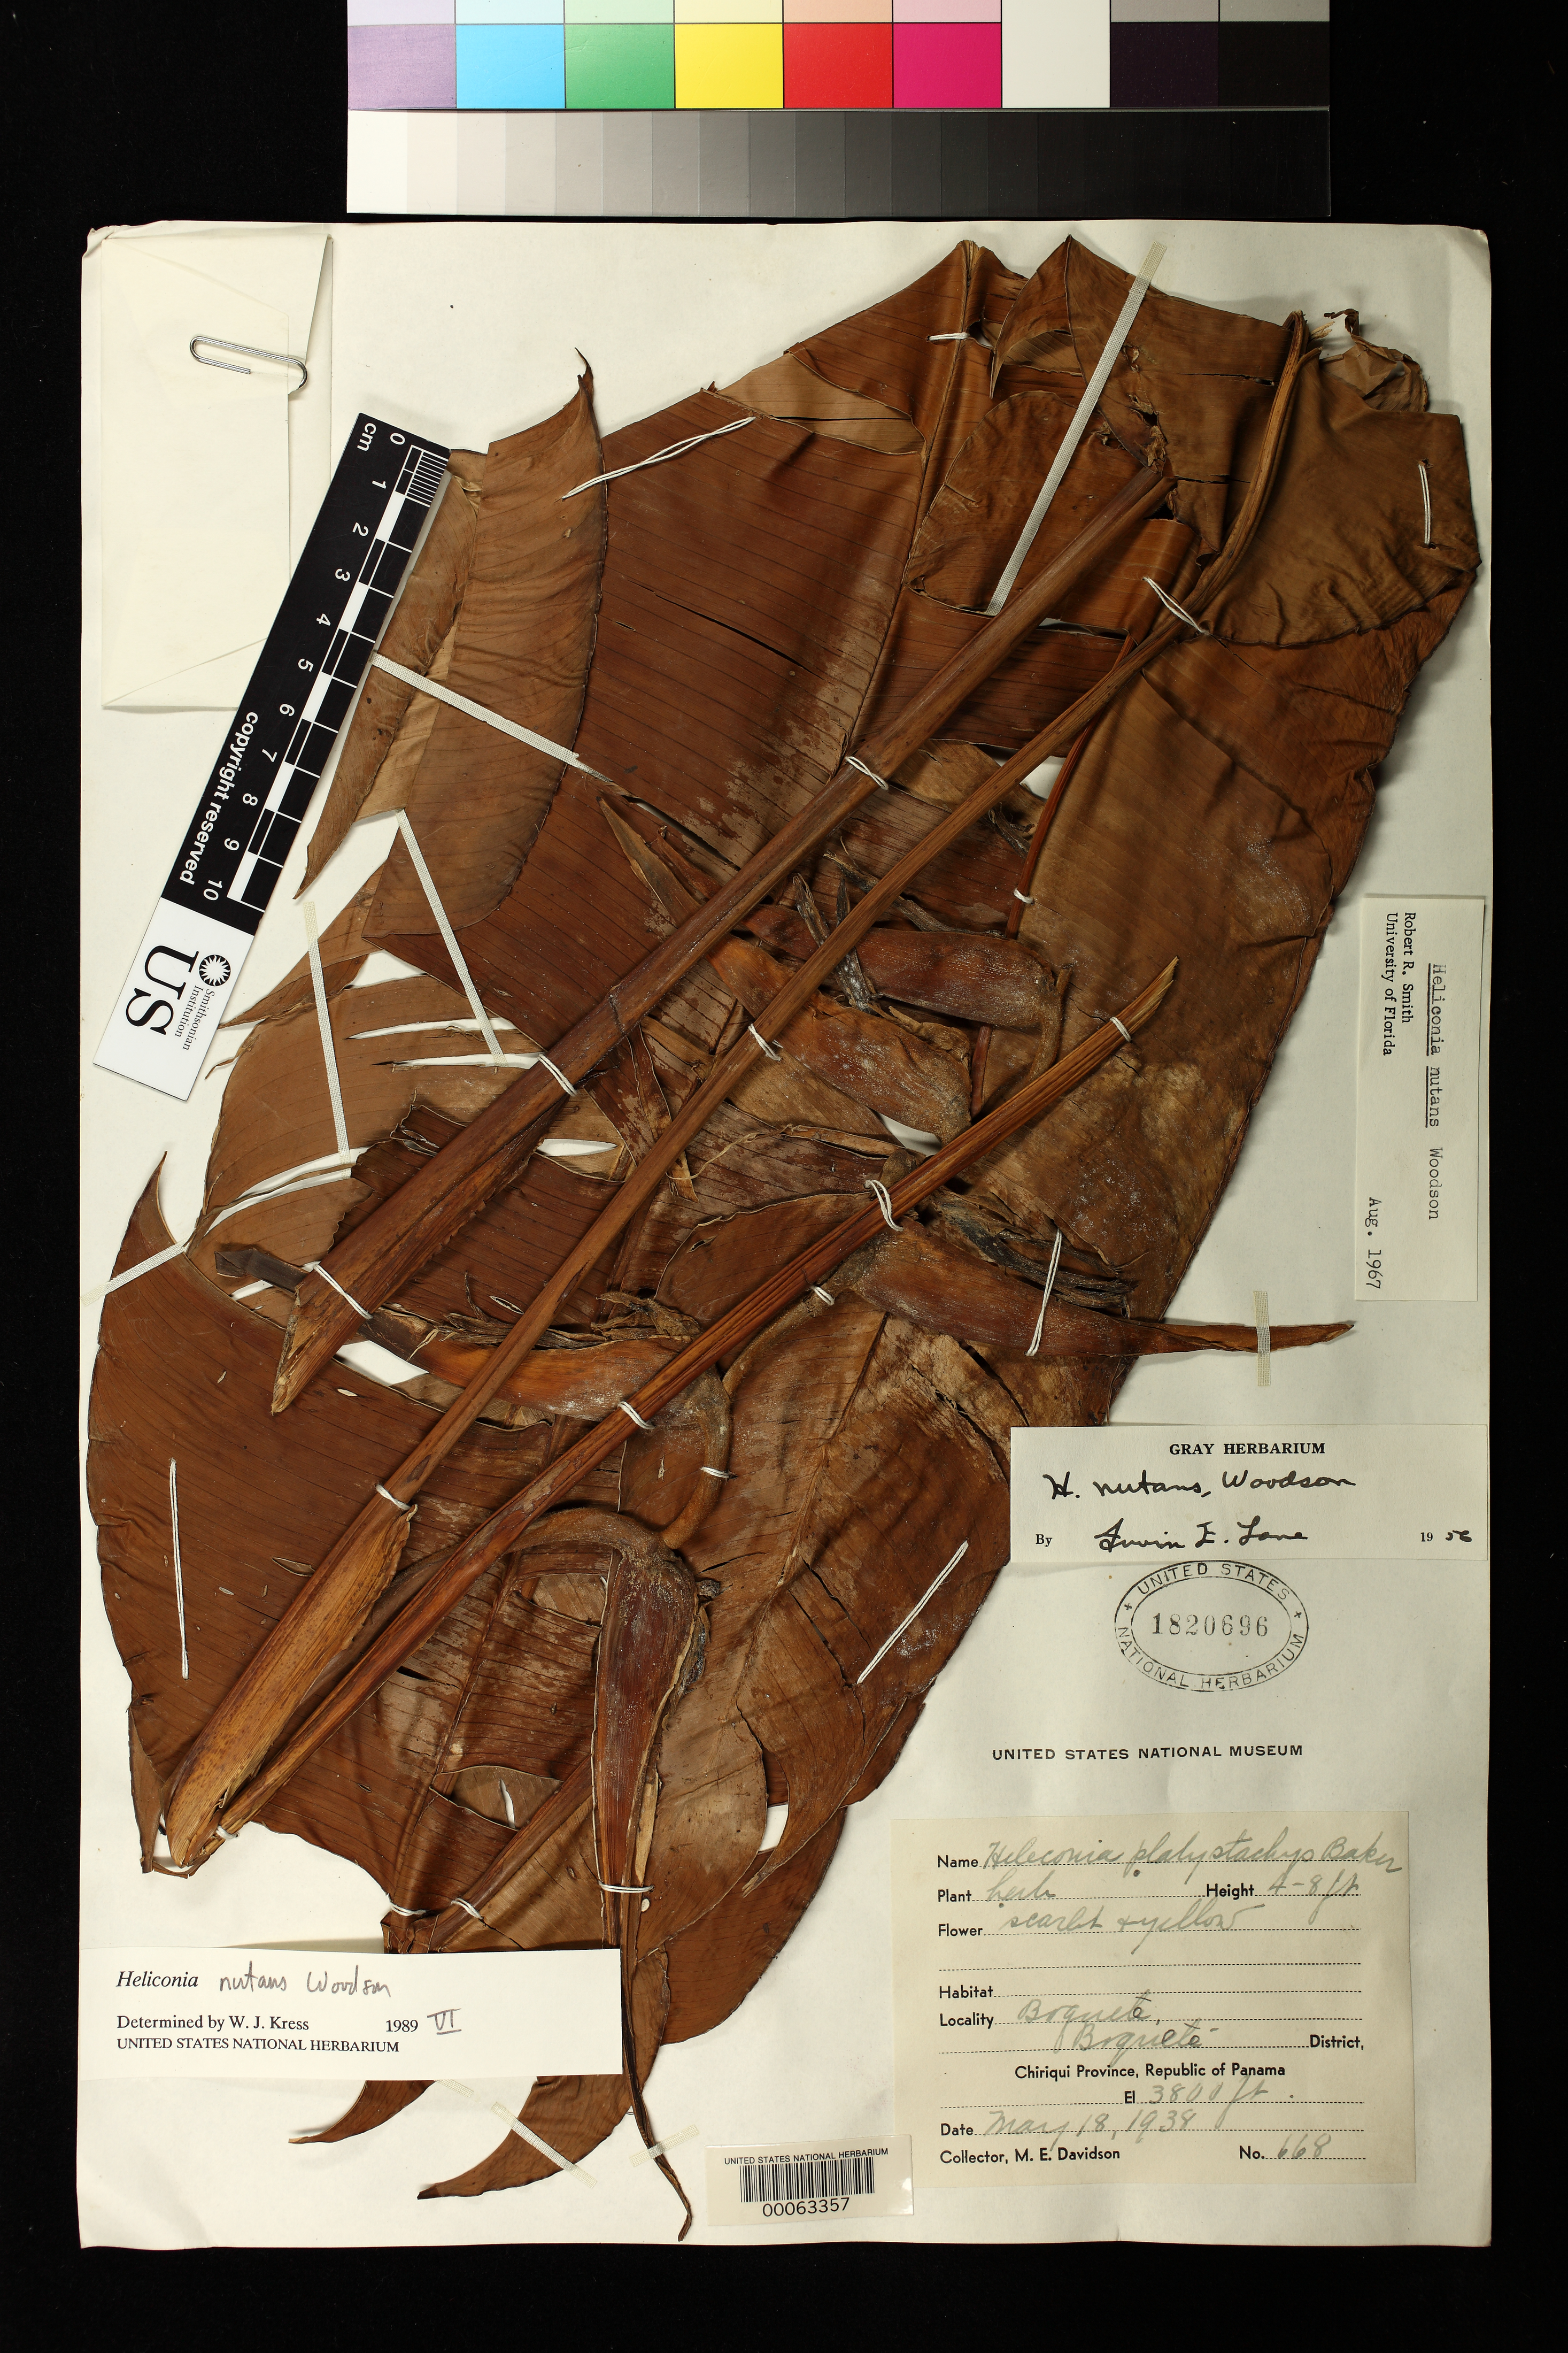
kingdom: Plantae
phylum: Tracheophyta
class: Liliopsida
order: Zingiberales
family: Heliconiaceae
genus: Heliconia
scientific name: Heliconia nutans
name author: Woodson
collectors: M. Davidson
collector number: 668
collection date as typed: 18 May 1938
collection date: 1938-05-18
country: Panama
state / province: Chiriquí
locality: Boquete, Boquete Dist.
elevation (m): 1158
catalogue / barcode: US 1820696